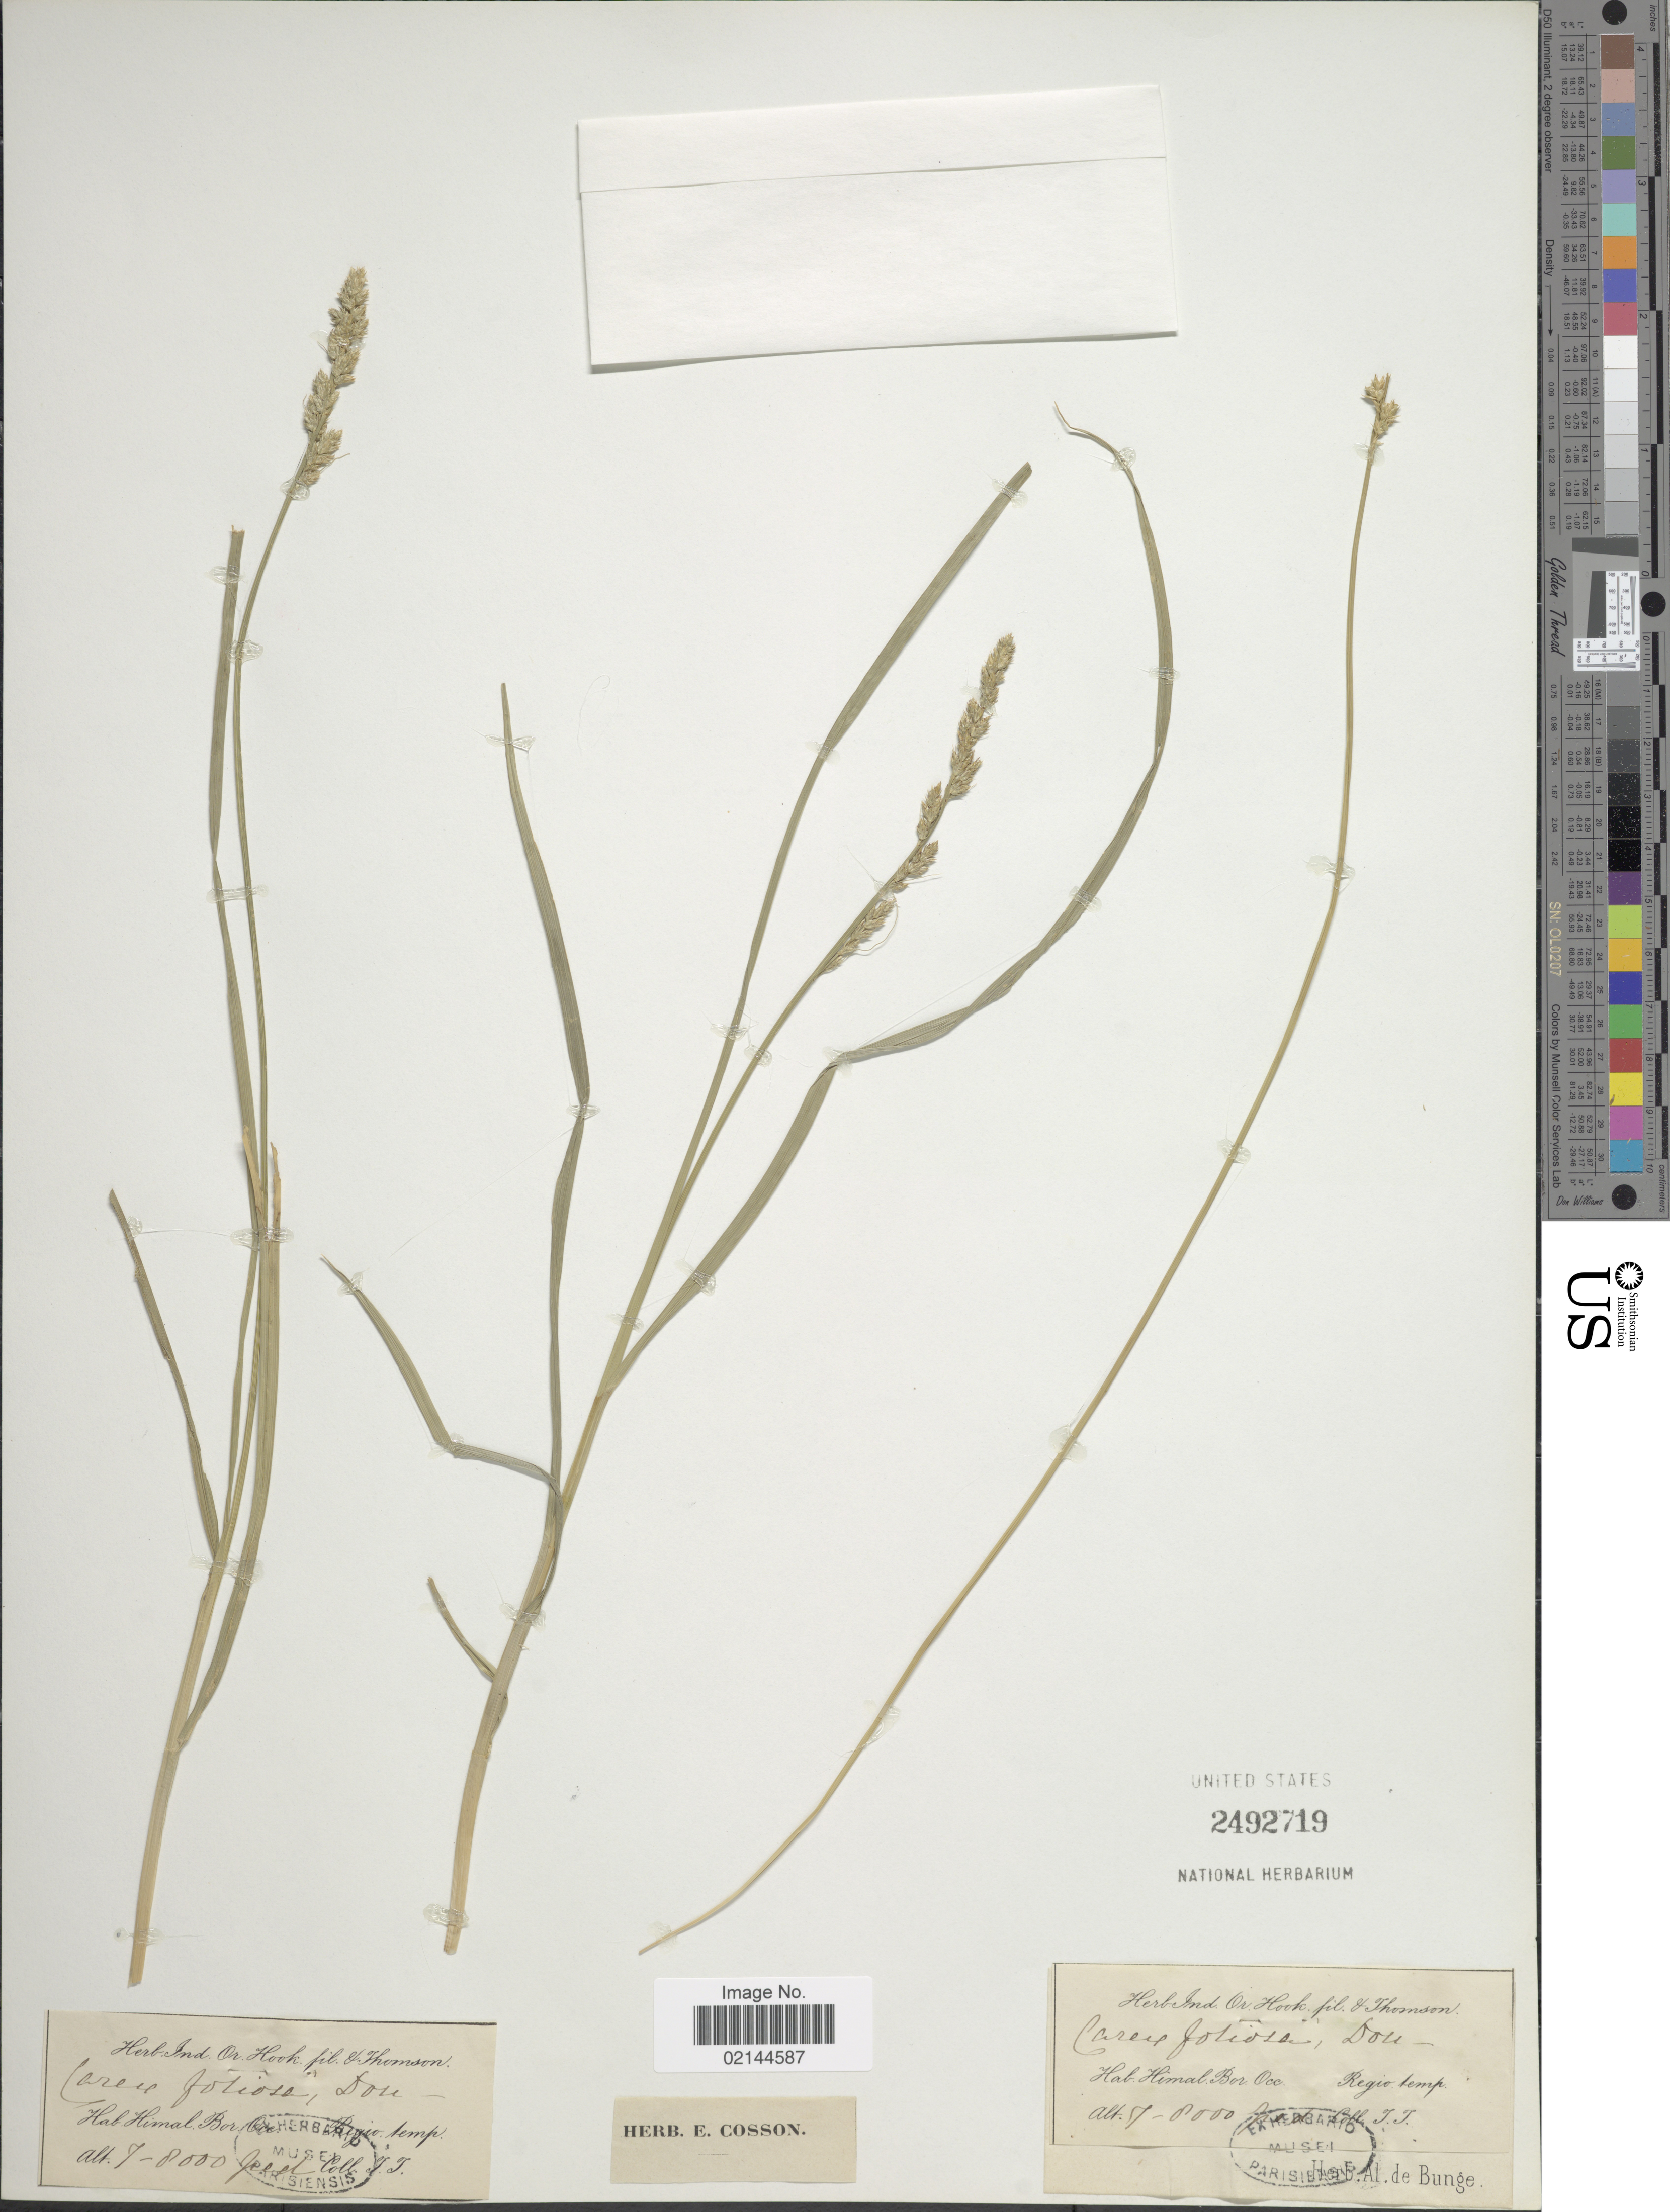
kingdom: Plantae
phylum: Tracheophyta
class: Liliopsida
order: Poales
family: Cyperaceae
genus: Carex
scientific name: Carex foliosa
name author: D. Don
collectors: T. Thomson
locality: Himal. Bor. Occ., Regio temp.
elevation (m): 2134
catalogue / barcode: US 2492719